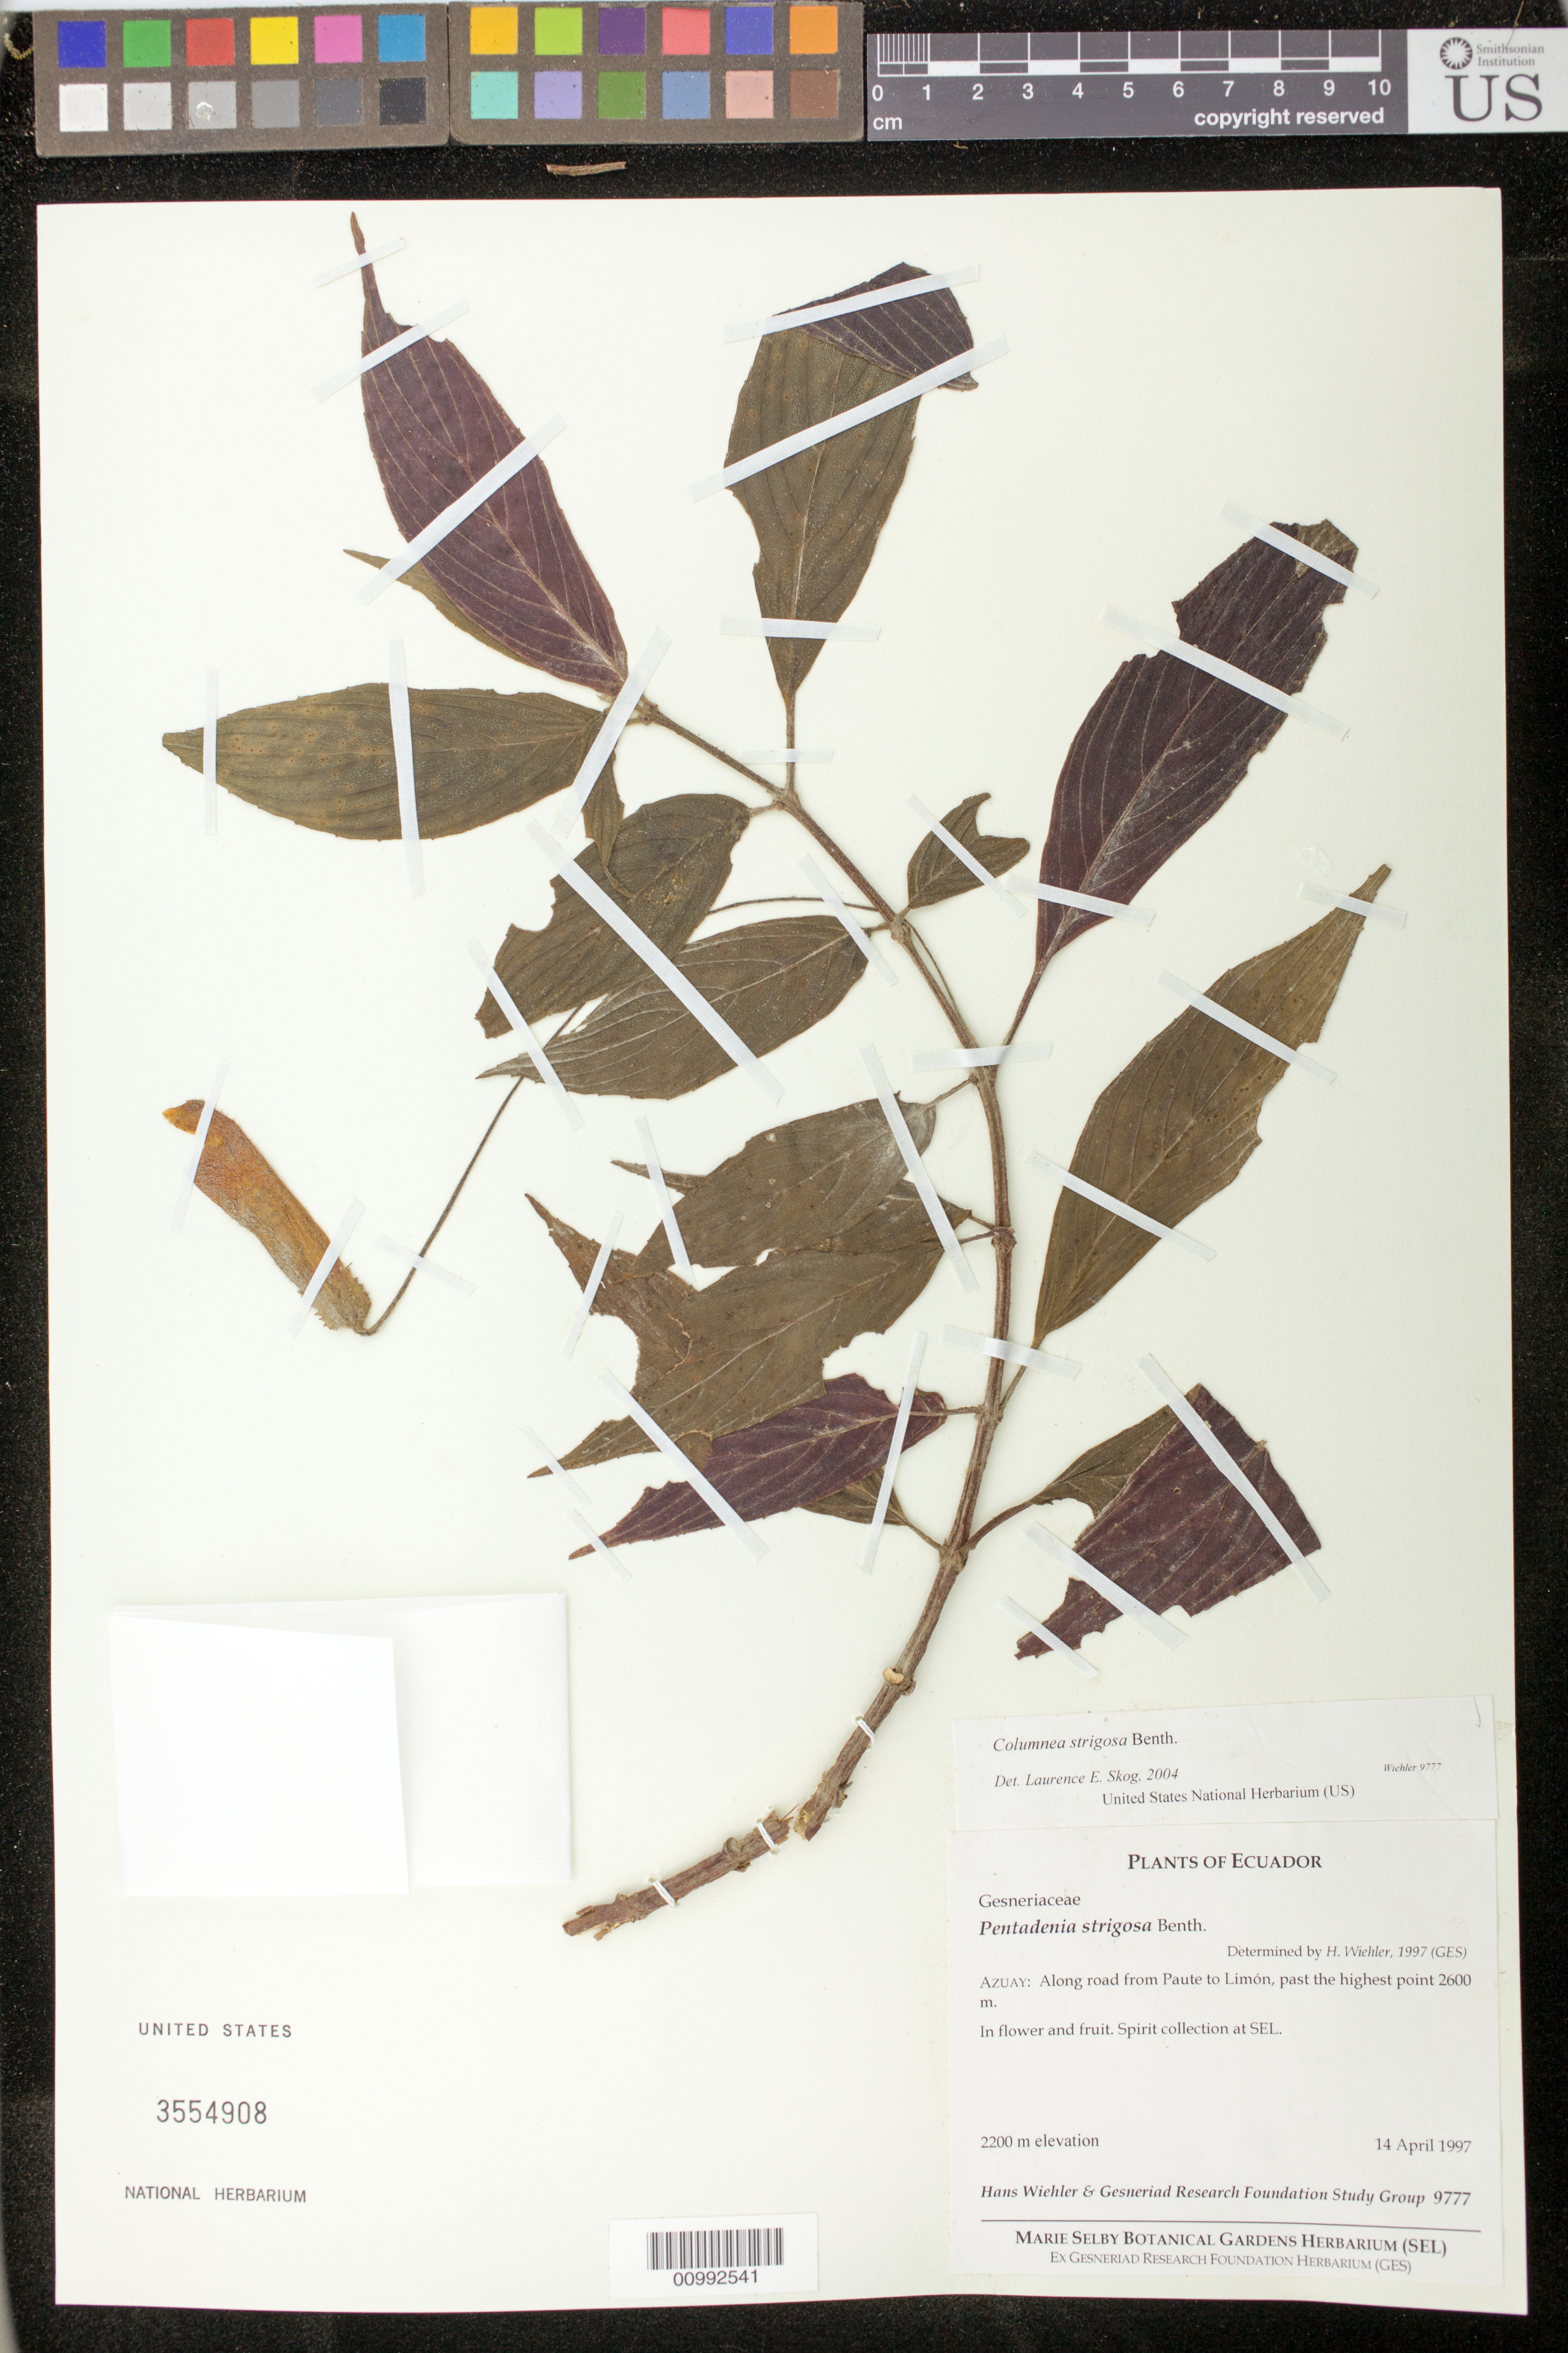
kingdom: Plantae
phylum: Tracheophyta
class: Magnoliopsida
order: Lamiales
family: Gesneriaceae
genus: Columnea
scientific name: Columnea strigosa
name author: Benth.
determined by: Skog, Laurence E.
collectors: H. J. Wiehler & GRF Study Group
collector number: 9777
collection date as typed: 14 Apr 1997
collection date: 1997-04-14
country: Ecuador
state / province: Azuay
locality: Azuay: along road from Paute to Limón, past the highest point 2600 m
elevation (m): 2200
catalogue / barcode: US 3554908